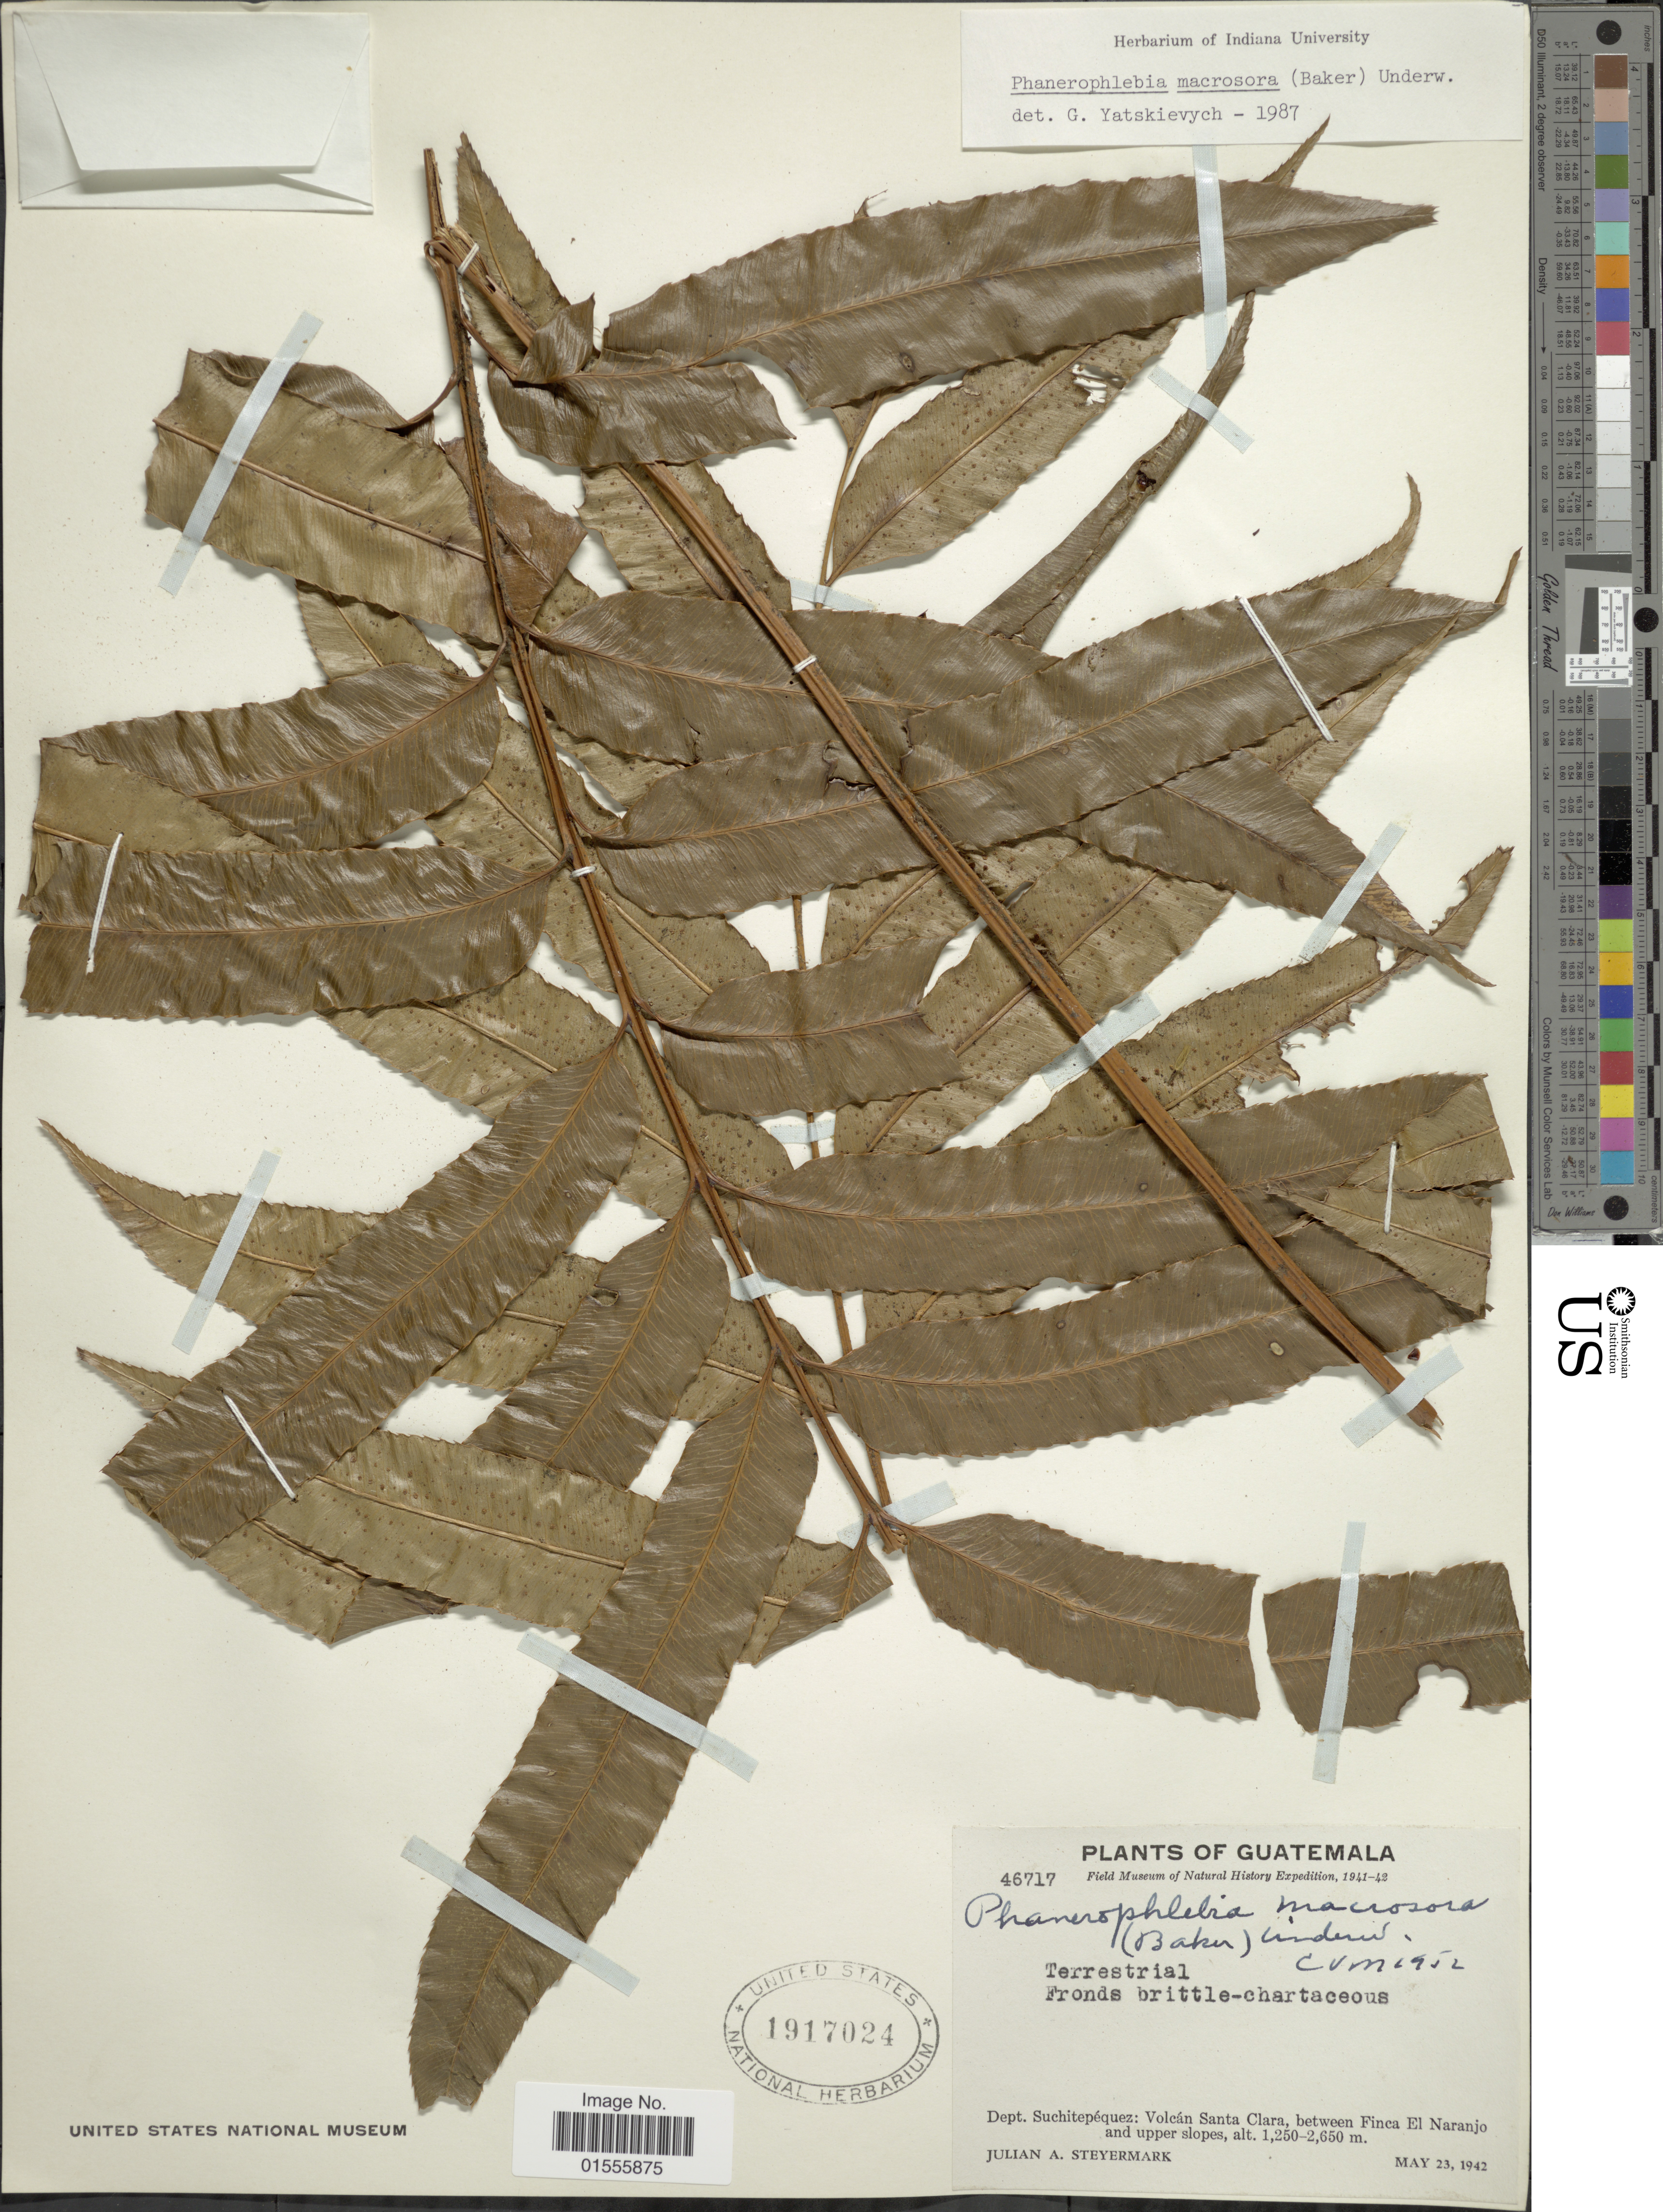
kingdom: Plantae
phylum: Tracheophyta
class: Polypodiopsida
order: Polypodiales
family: Dryopteridaceae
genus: Phanerophlebia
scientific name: Phanerophlebia macrosora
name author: (Baker) Underw.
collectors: J. Steyermark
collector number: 46717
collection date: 1942-05-23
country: Guatemala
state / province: Suchitepéquez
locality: Dept. Suchitepéquez: Volcán Santa Clara, between Finca El Naranjo and upper slopes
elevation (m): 1250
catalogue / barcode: US 1917024